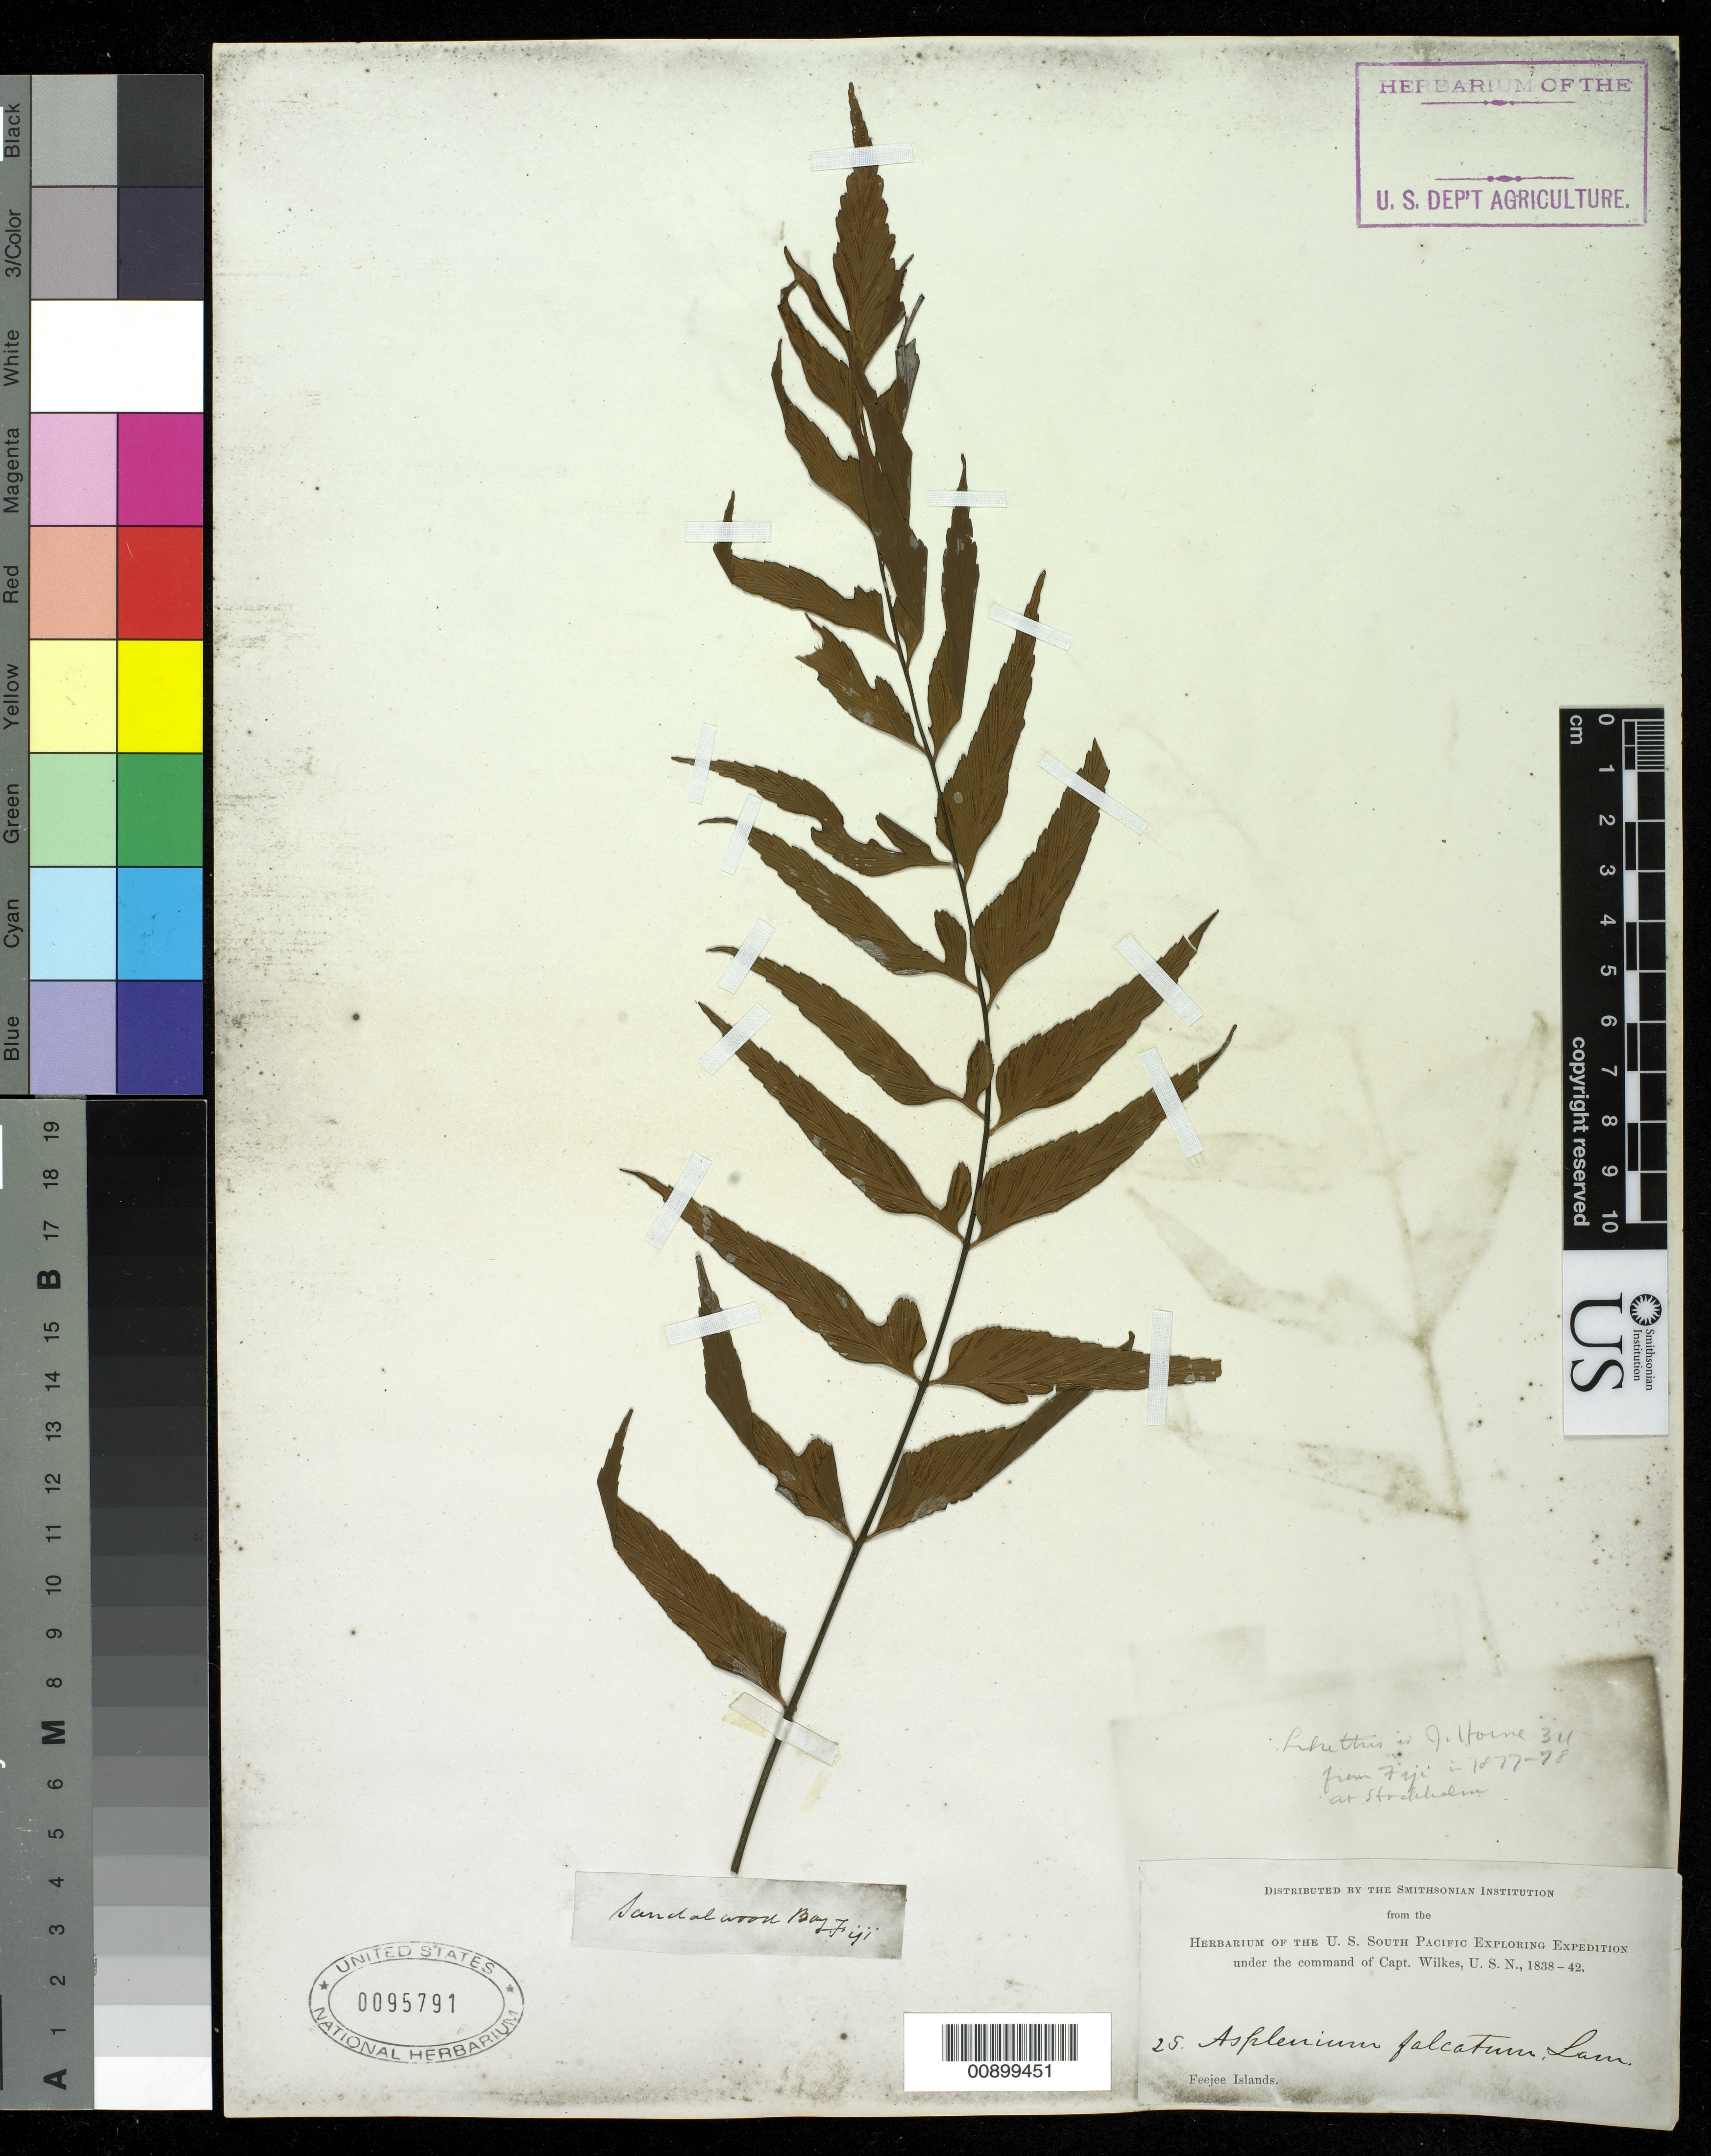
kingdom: Plantae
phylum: Tracheophyta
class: Polypodiopsida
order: Polypodiales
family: Aspleniaceae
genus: Asplenium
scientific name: Asplenium polyodon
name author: G. Forst.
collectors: Wilkes Explor. Exped.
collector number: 25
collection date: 1838/1842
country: Fiji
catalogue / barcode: US 95791